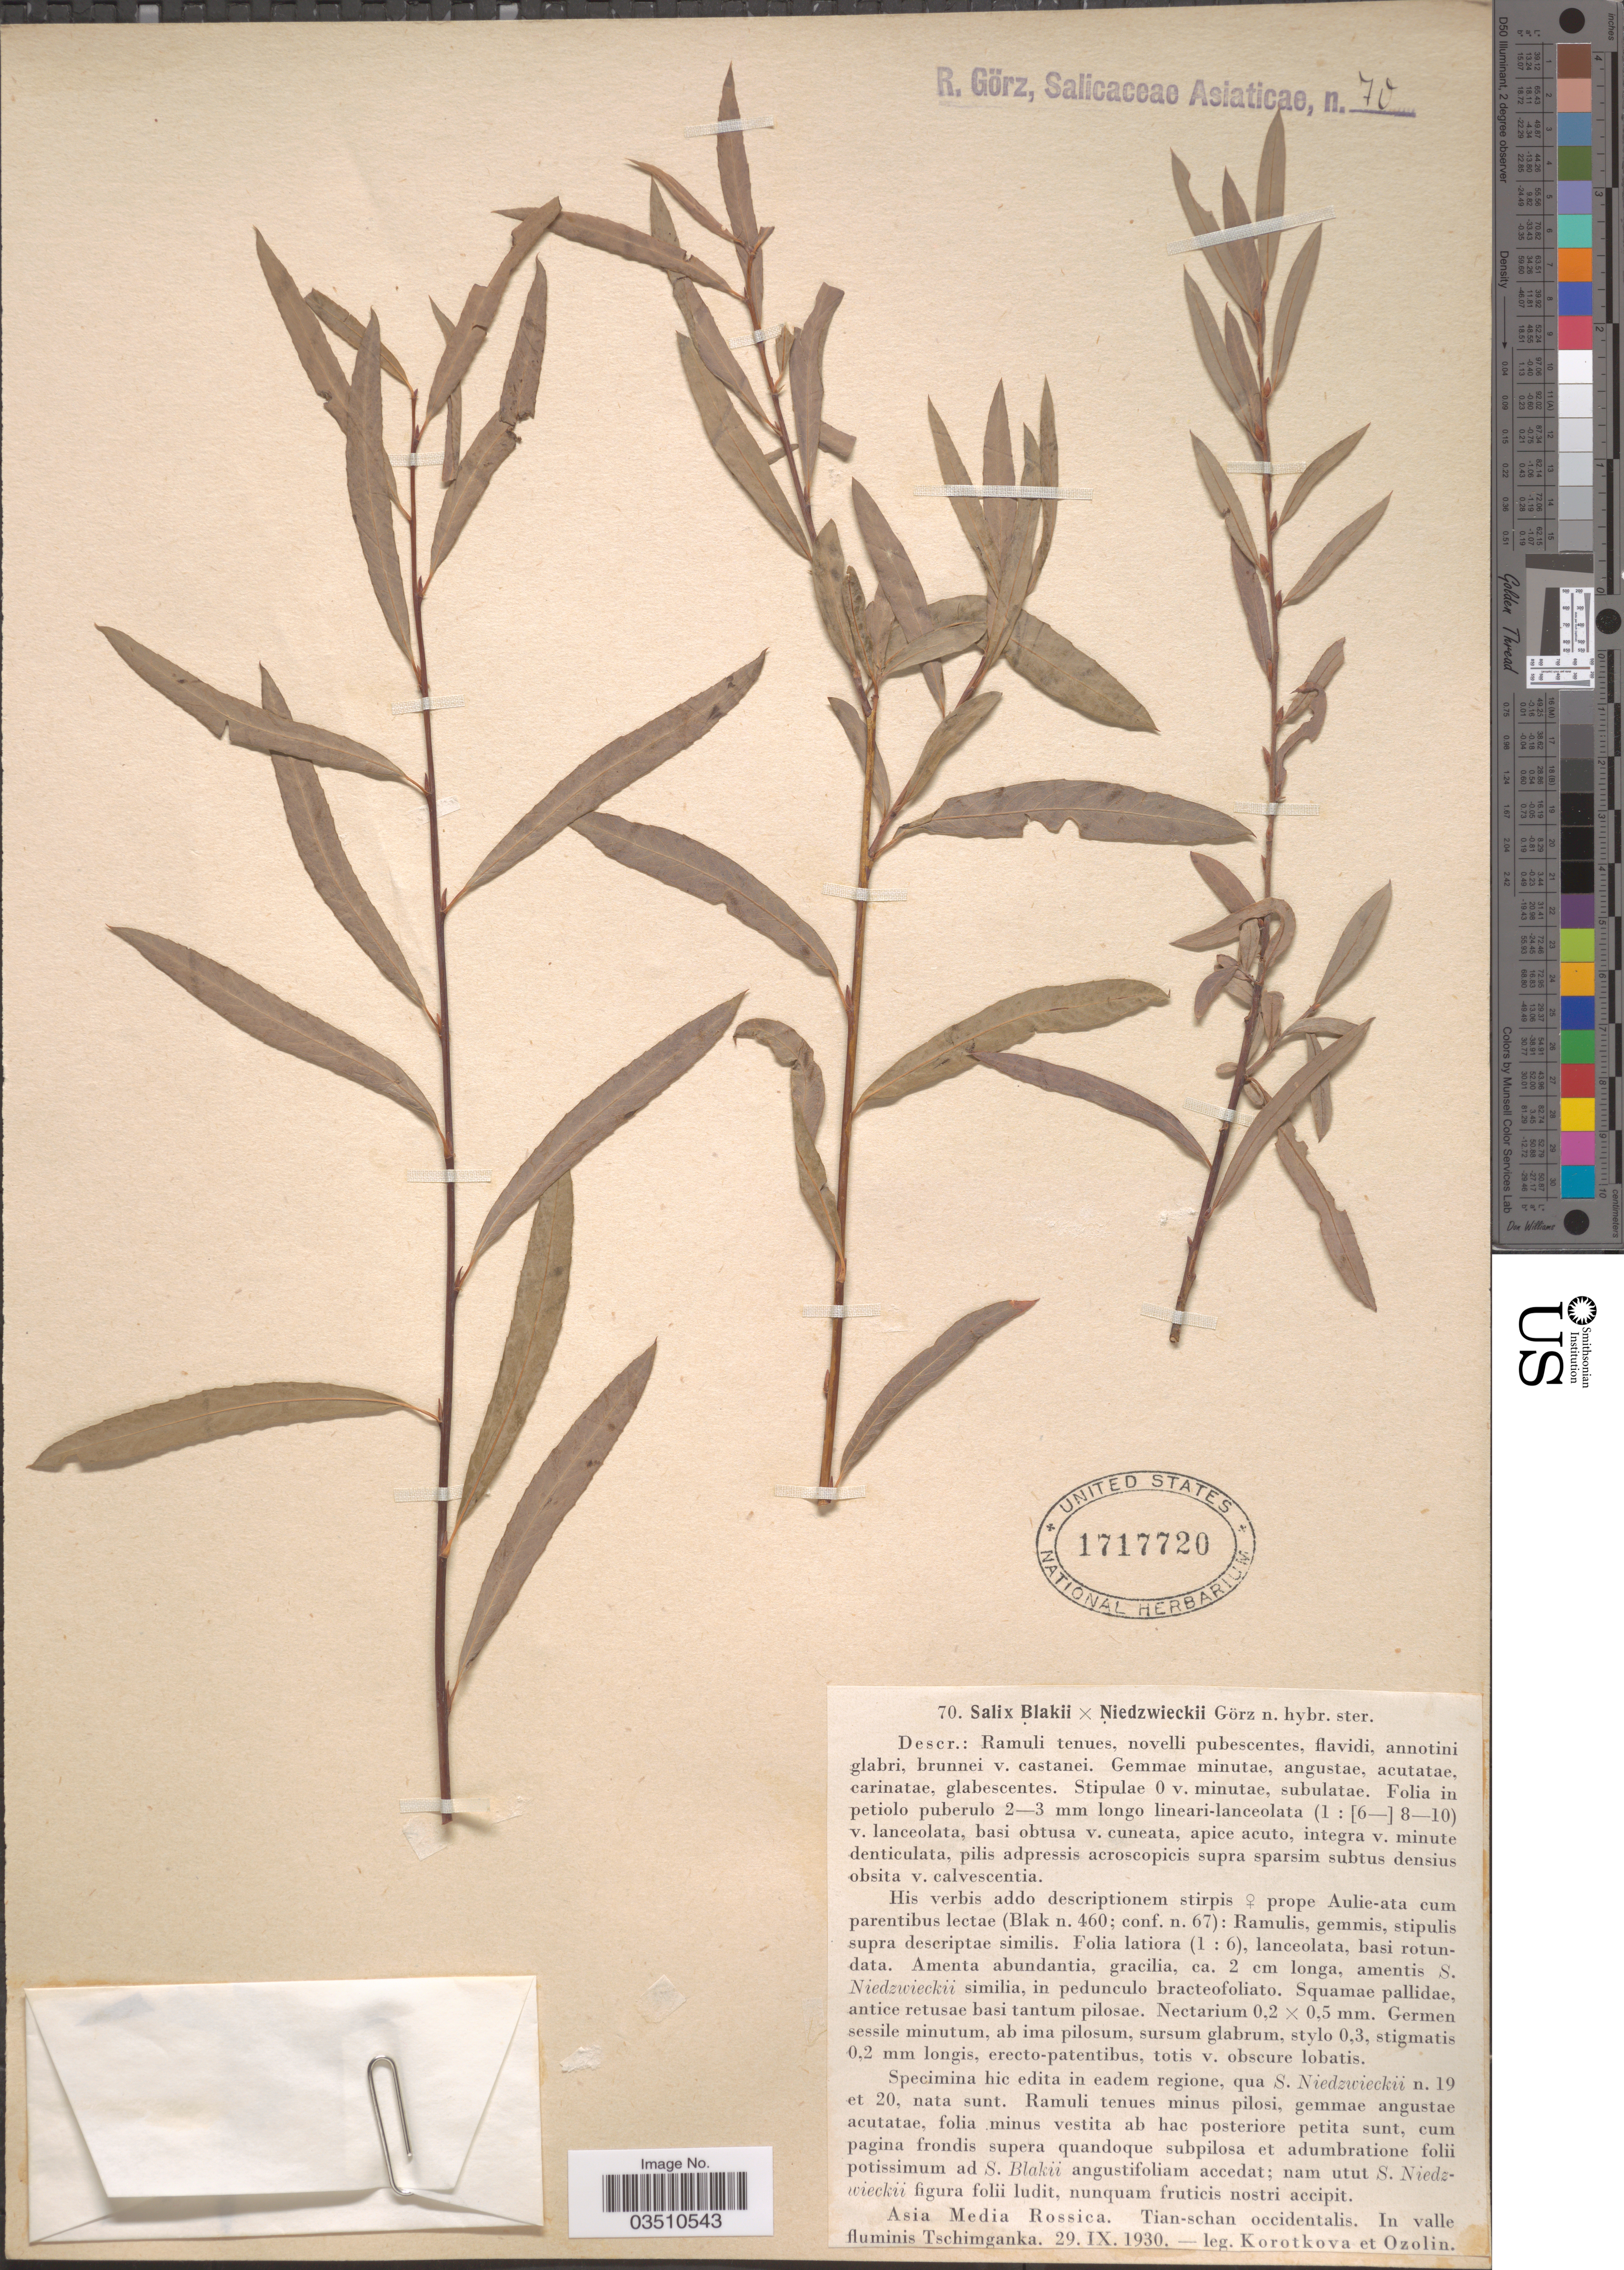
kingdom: Plantae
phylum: Tracheophyta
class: Magnoliopsida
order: Malpighiales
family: Salicaceae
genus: Salix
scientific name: Salix blakii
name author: Goerz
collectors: Korotkova & Ozolin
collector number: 70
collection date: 1930-09-29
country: Uzbekistan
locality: Asia Media Rossica. Tian-schan occidentalis. In valle fluminis Tschimganka.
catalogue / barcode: US 1717720